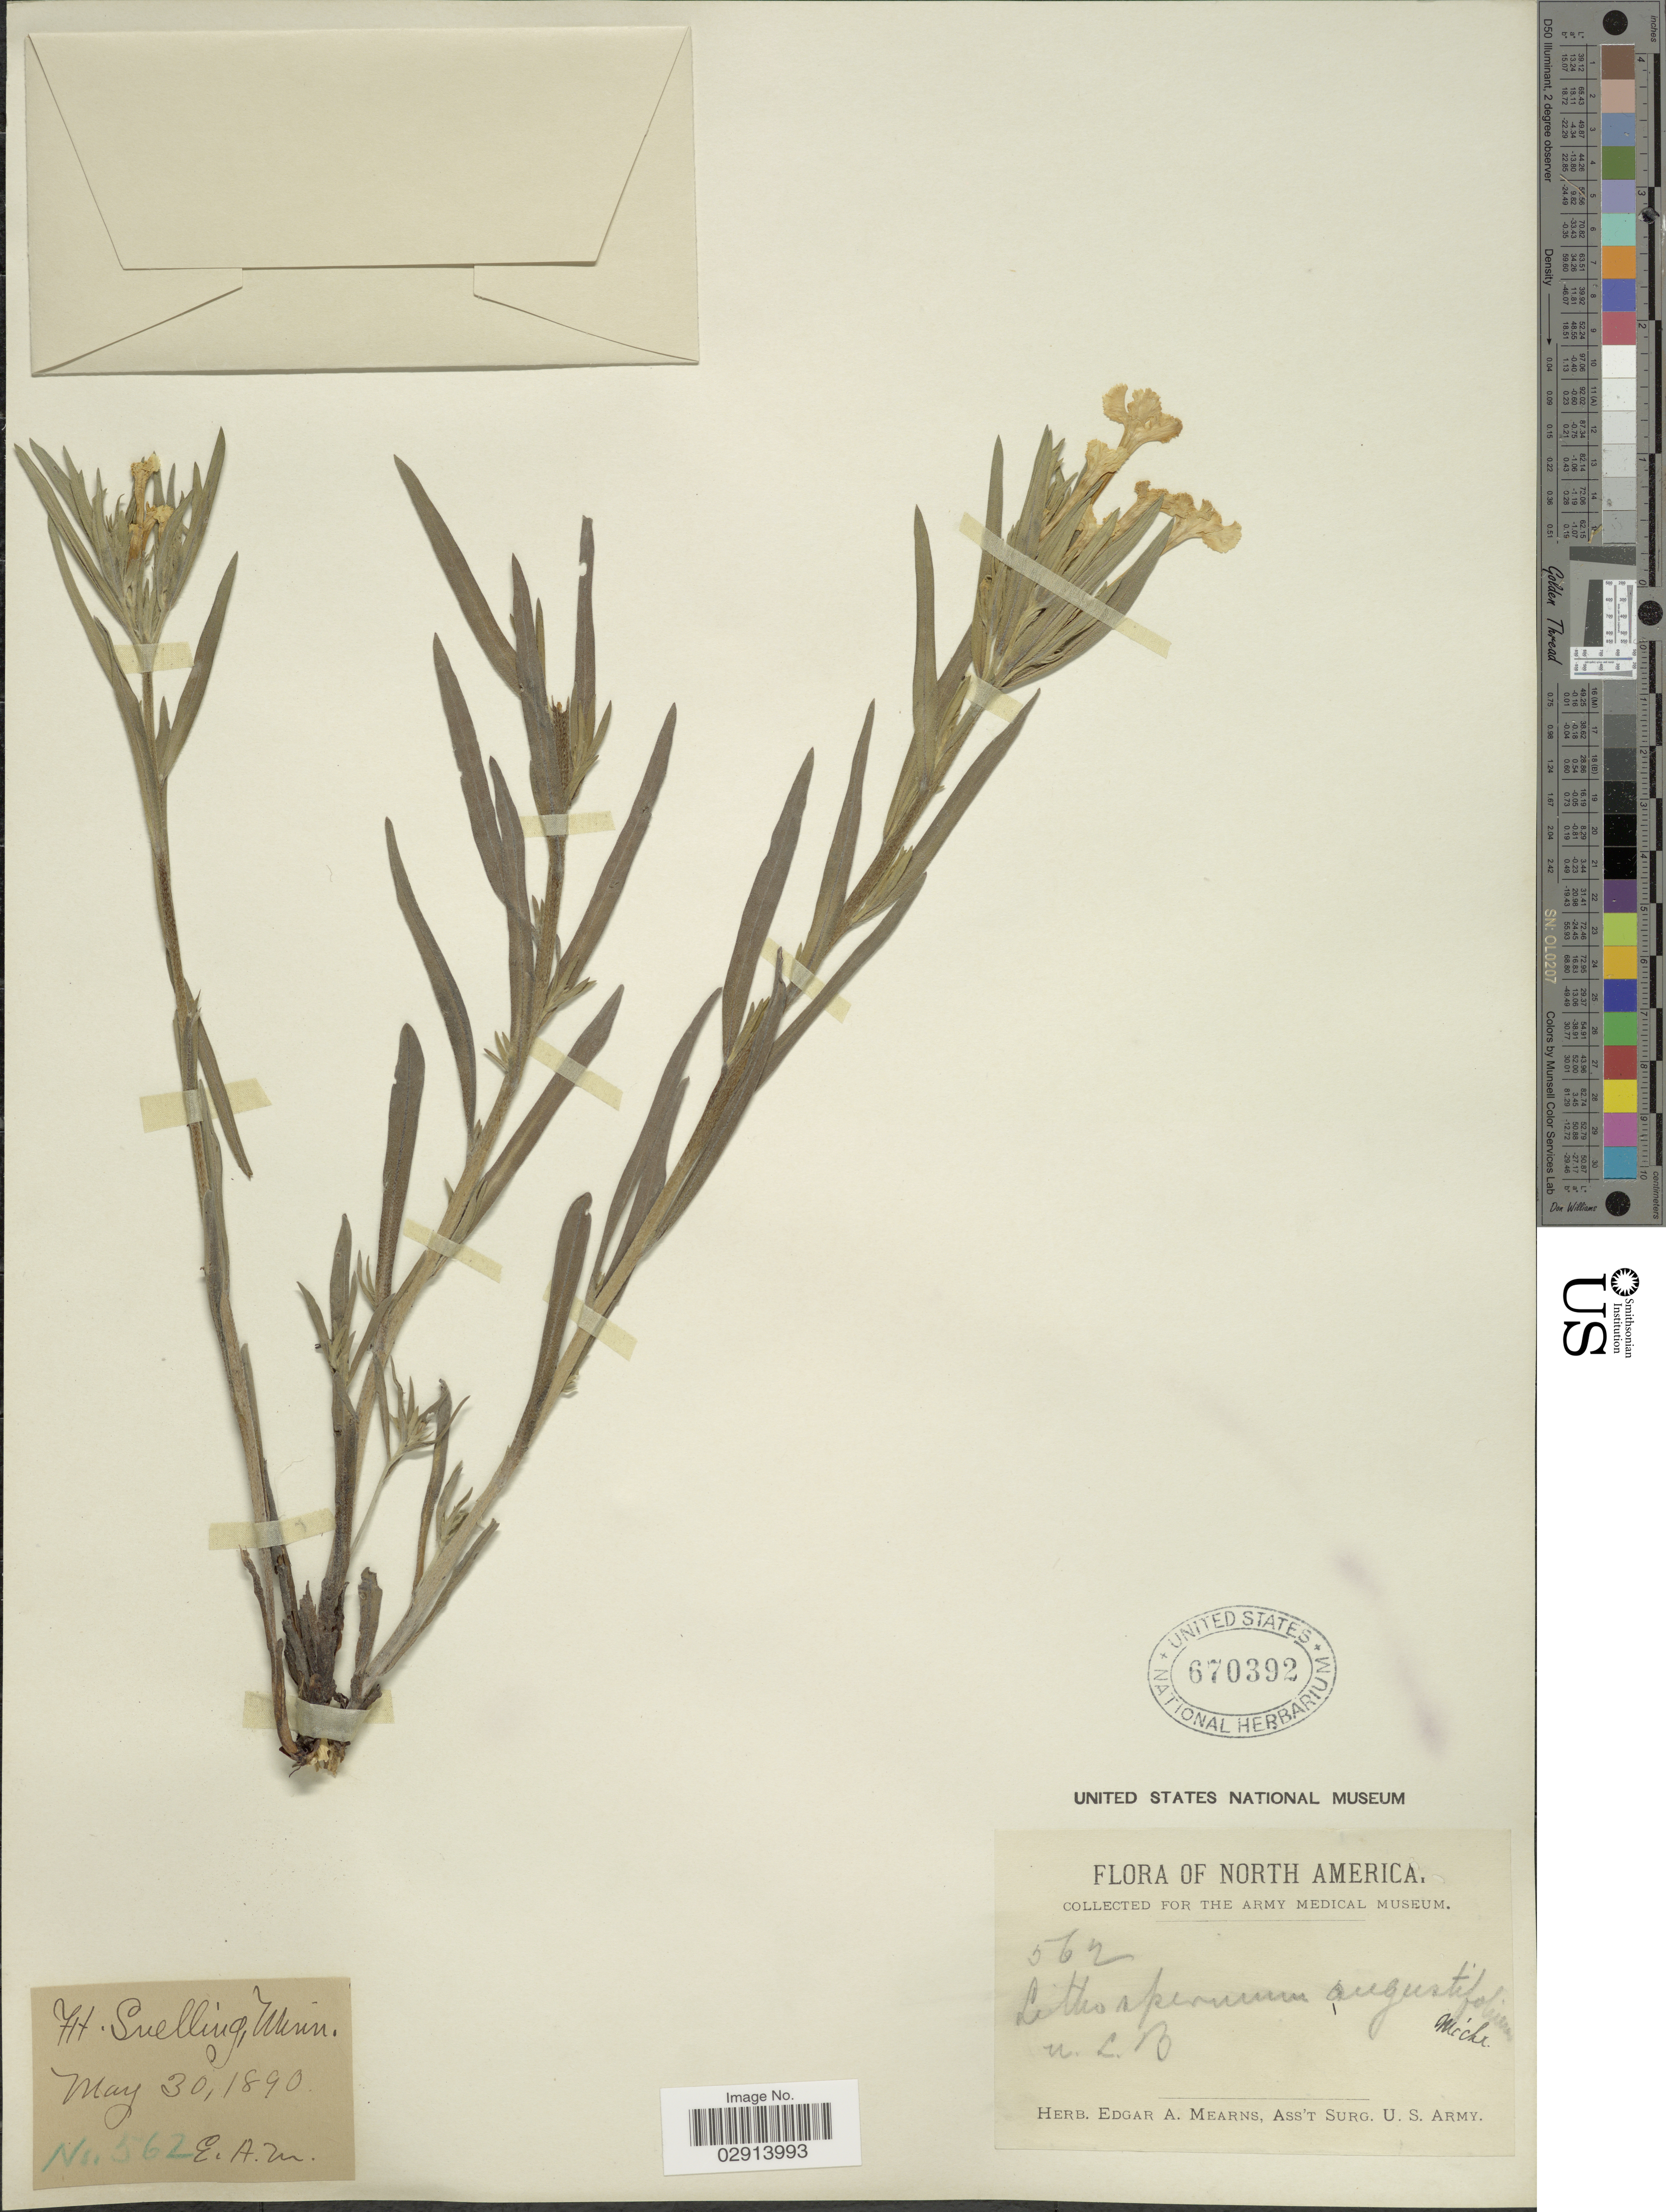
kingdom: Plantae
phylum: Tracheophyta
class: Magnoliopsida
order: Boraginales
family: Boraginaceae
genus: Lithospermum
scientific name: Lithospermum incisum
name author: Lehm.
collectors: E. A. Mearns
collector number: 562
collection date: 1890-05-30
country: United States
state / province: Minnesota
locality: Ft. Snelling.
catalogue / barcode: US 670392